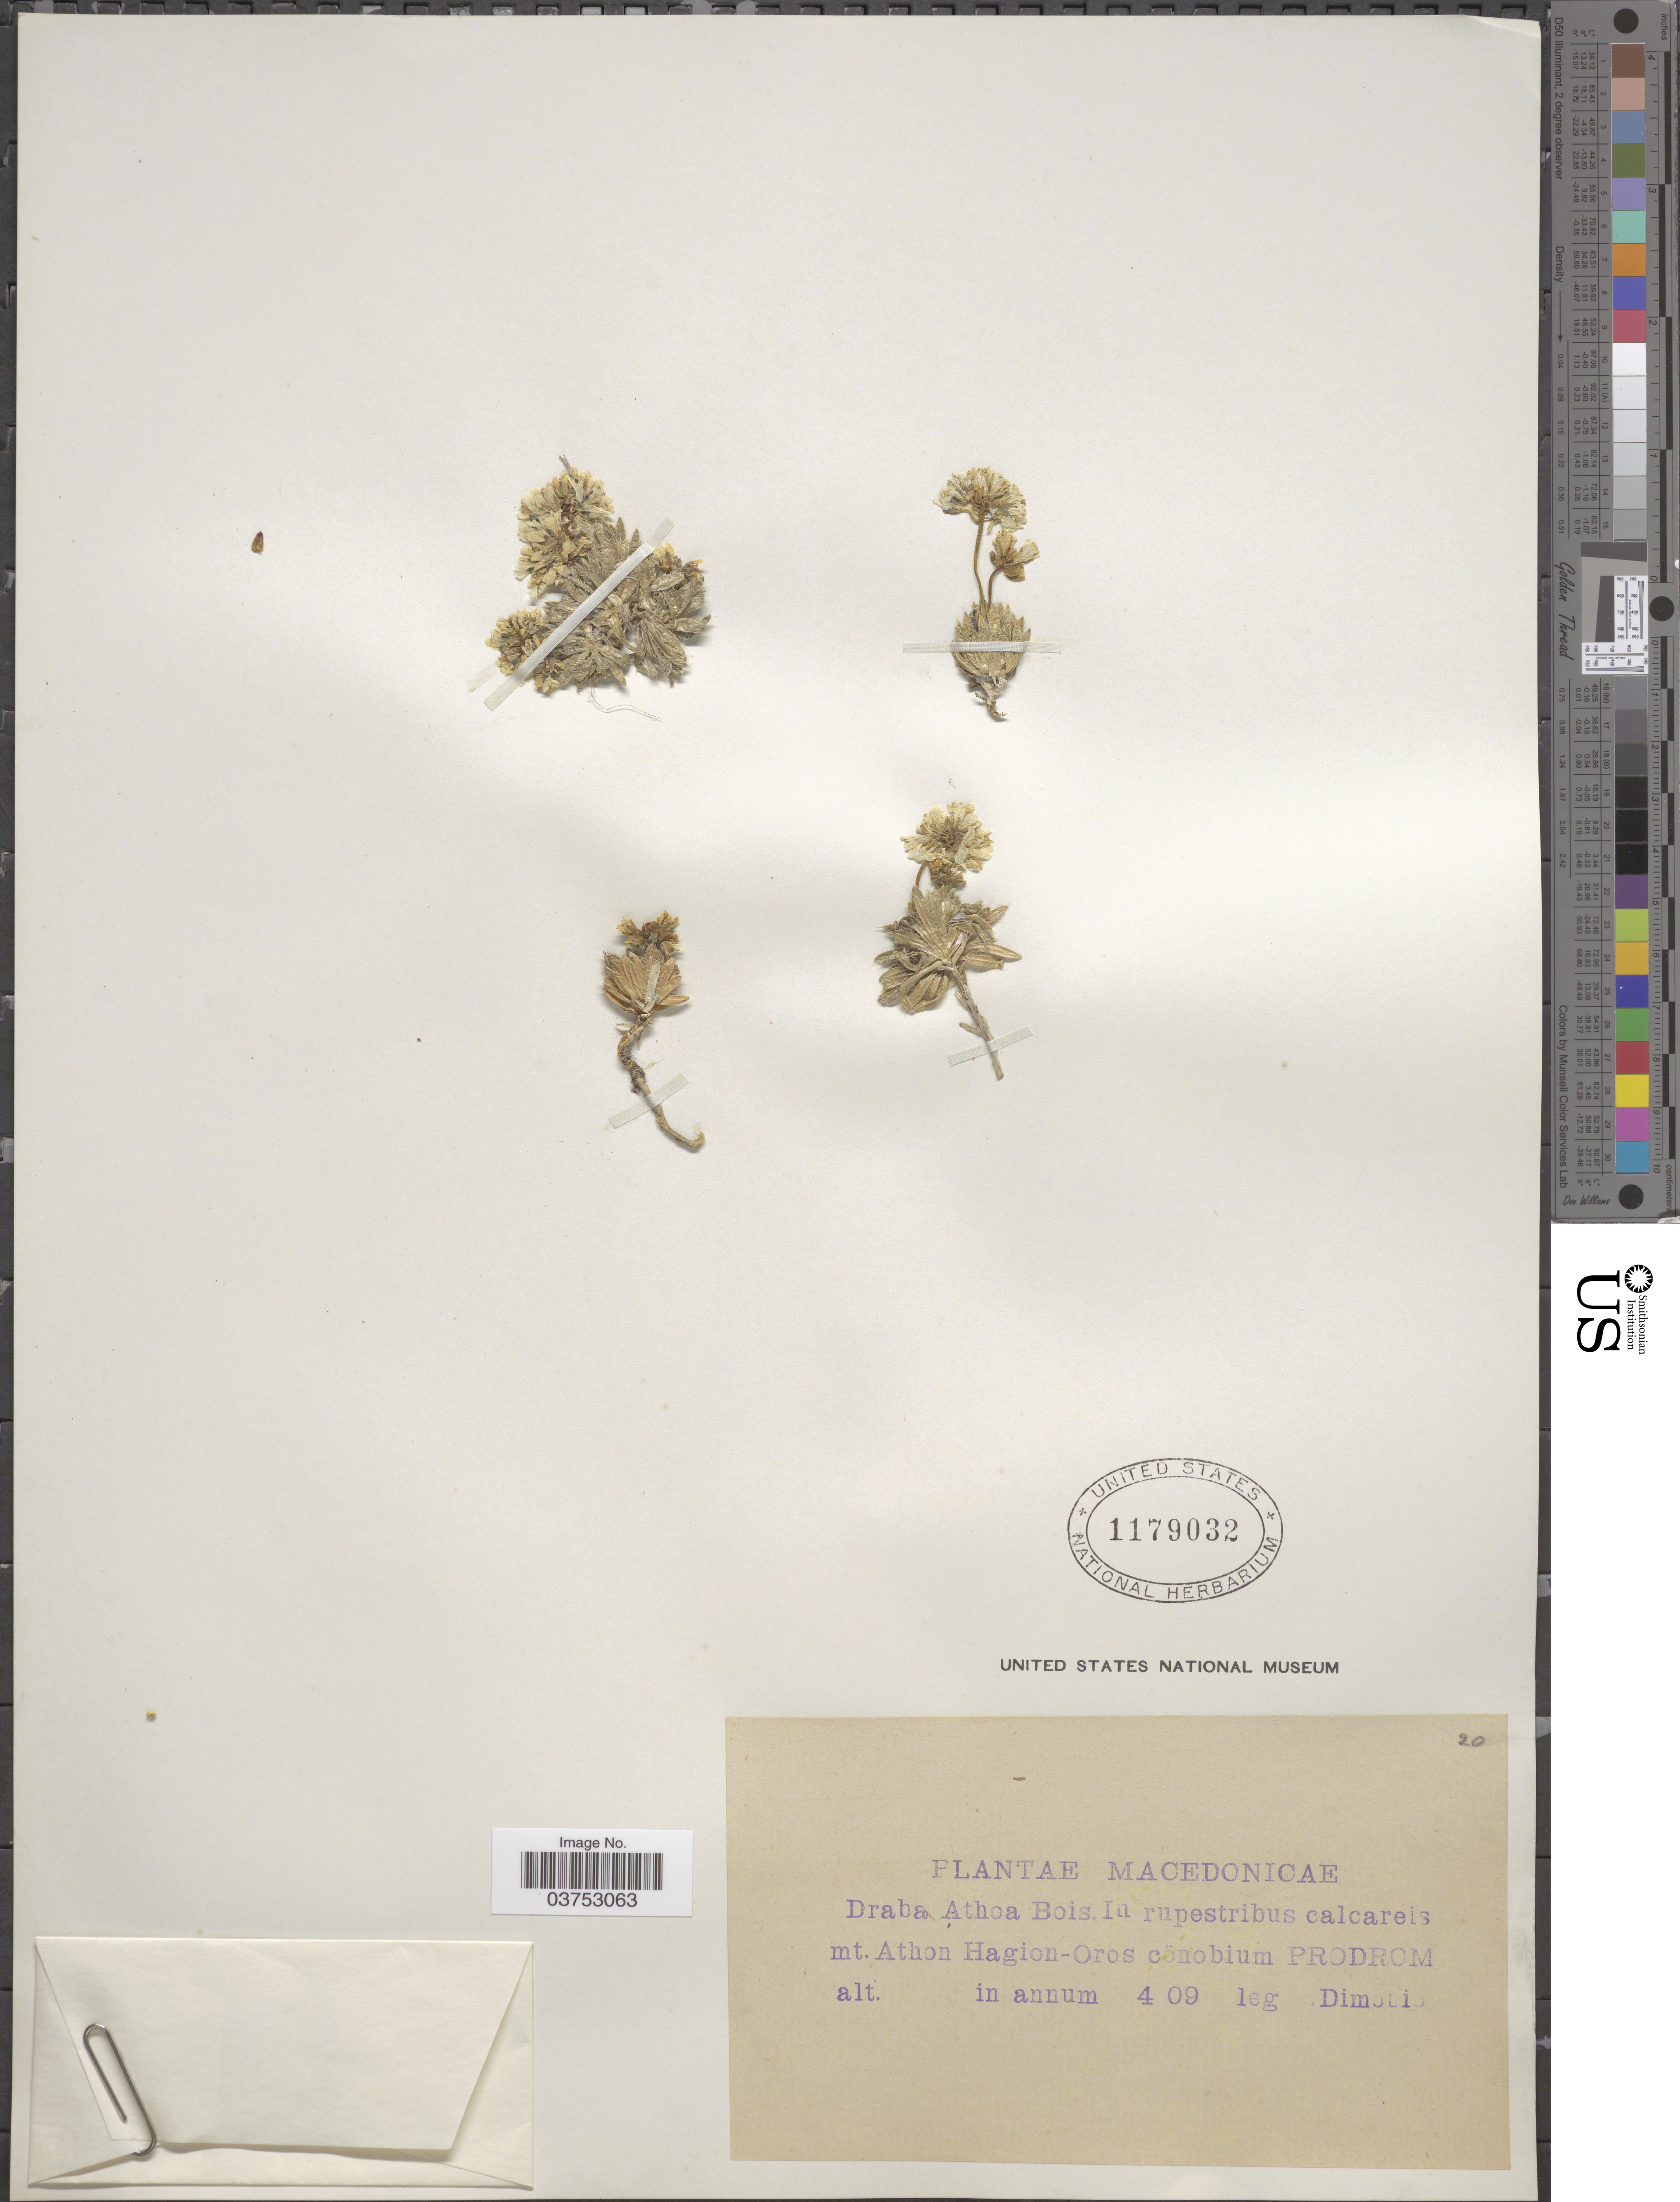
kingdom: Plantae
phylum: Tracheophyta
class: Magnoliopsida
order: Brassicales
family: Brassicaceae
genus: Draba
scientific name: Draba athoa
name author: Boiss.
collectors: -. Dimonie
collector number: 20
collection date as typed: Transcribed d/m/y: /4/9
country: North Macedonia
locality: Macedonicae. In rupestribus calcareis mt. Athon Hagion-Oros cönobium Prodrom.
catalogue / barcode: US 1179032